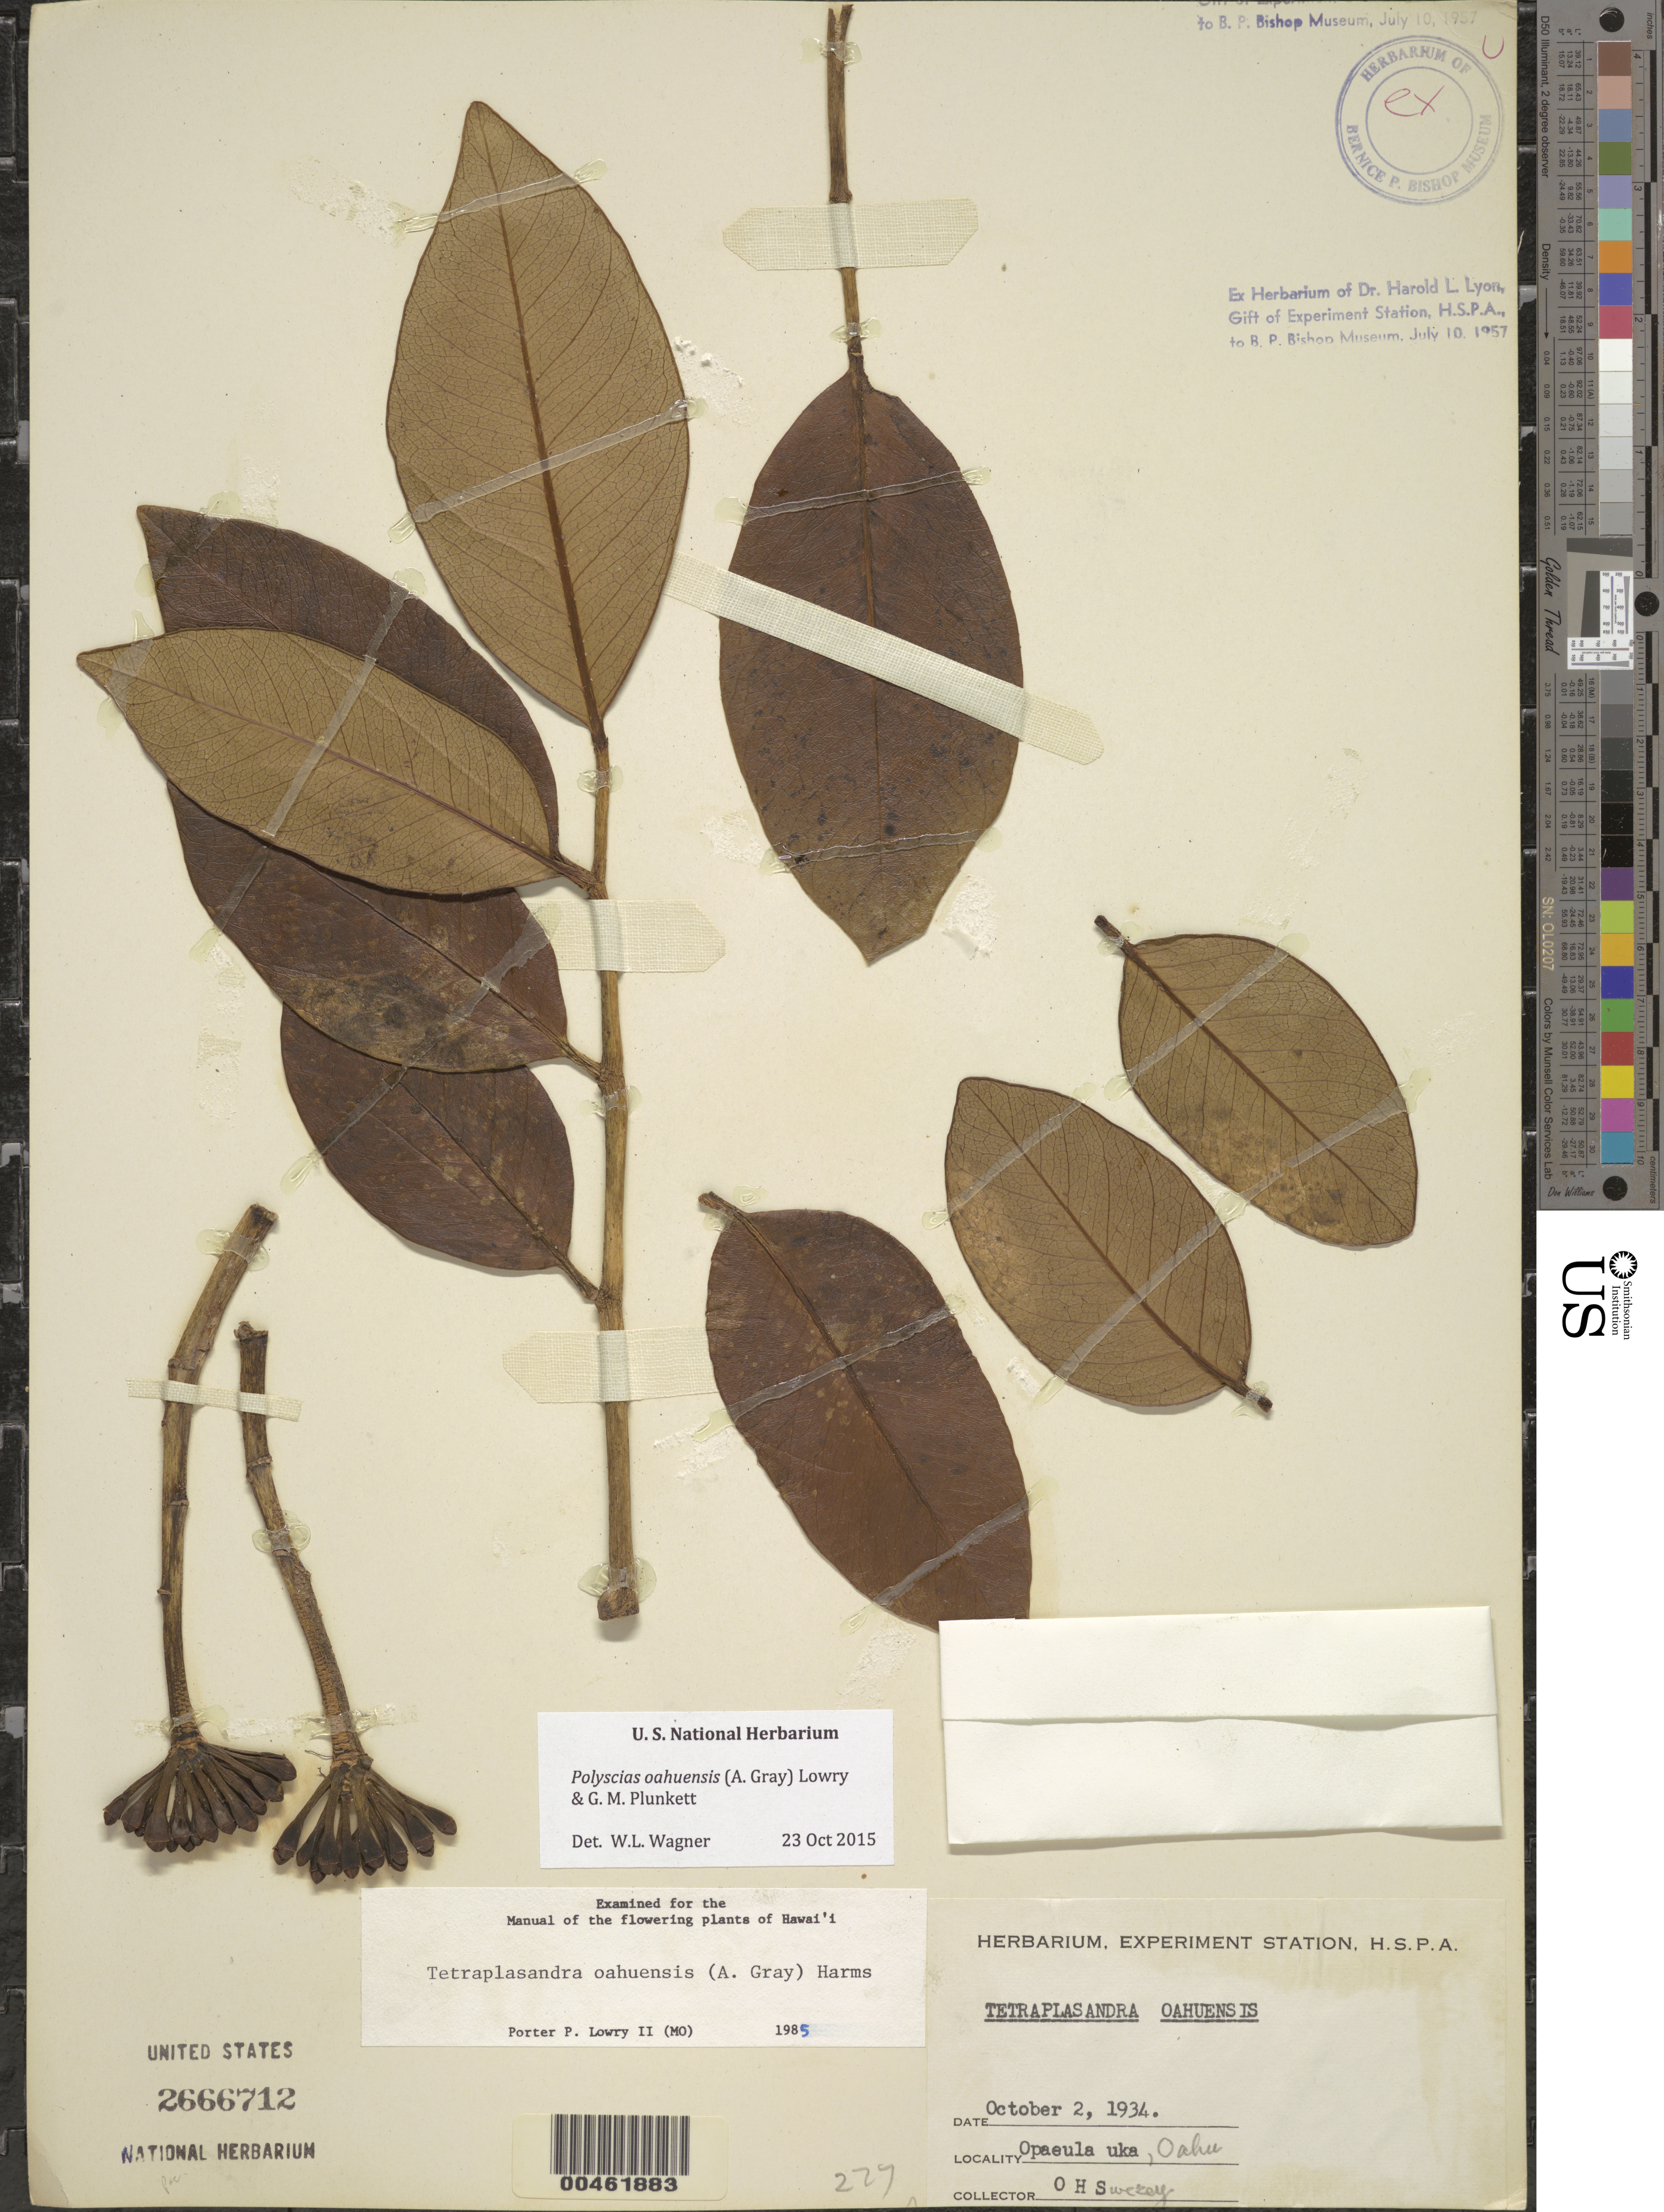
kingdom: Plantae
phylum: Tracheophyta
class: Magnoliopsida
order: Apiales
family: Araliaceae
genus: Polyscias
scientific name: Polyscias oahuensis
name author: (A. Gray) Lowry & G. M. Plunkett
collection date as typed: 2 Oct 1934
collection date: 1934-10-02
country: United States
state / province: Hawaii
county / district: Honolulu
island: Oahu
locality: Opaeula uka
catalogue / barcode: US 2666712